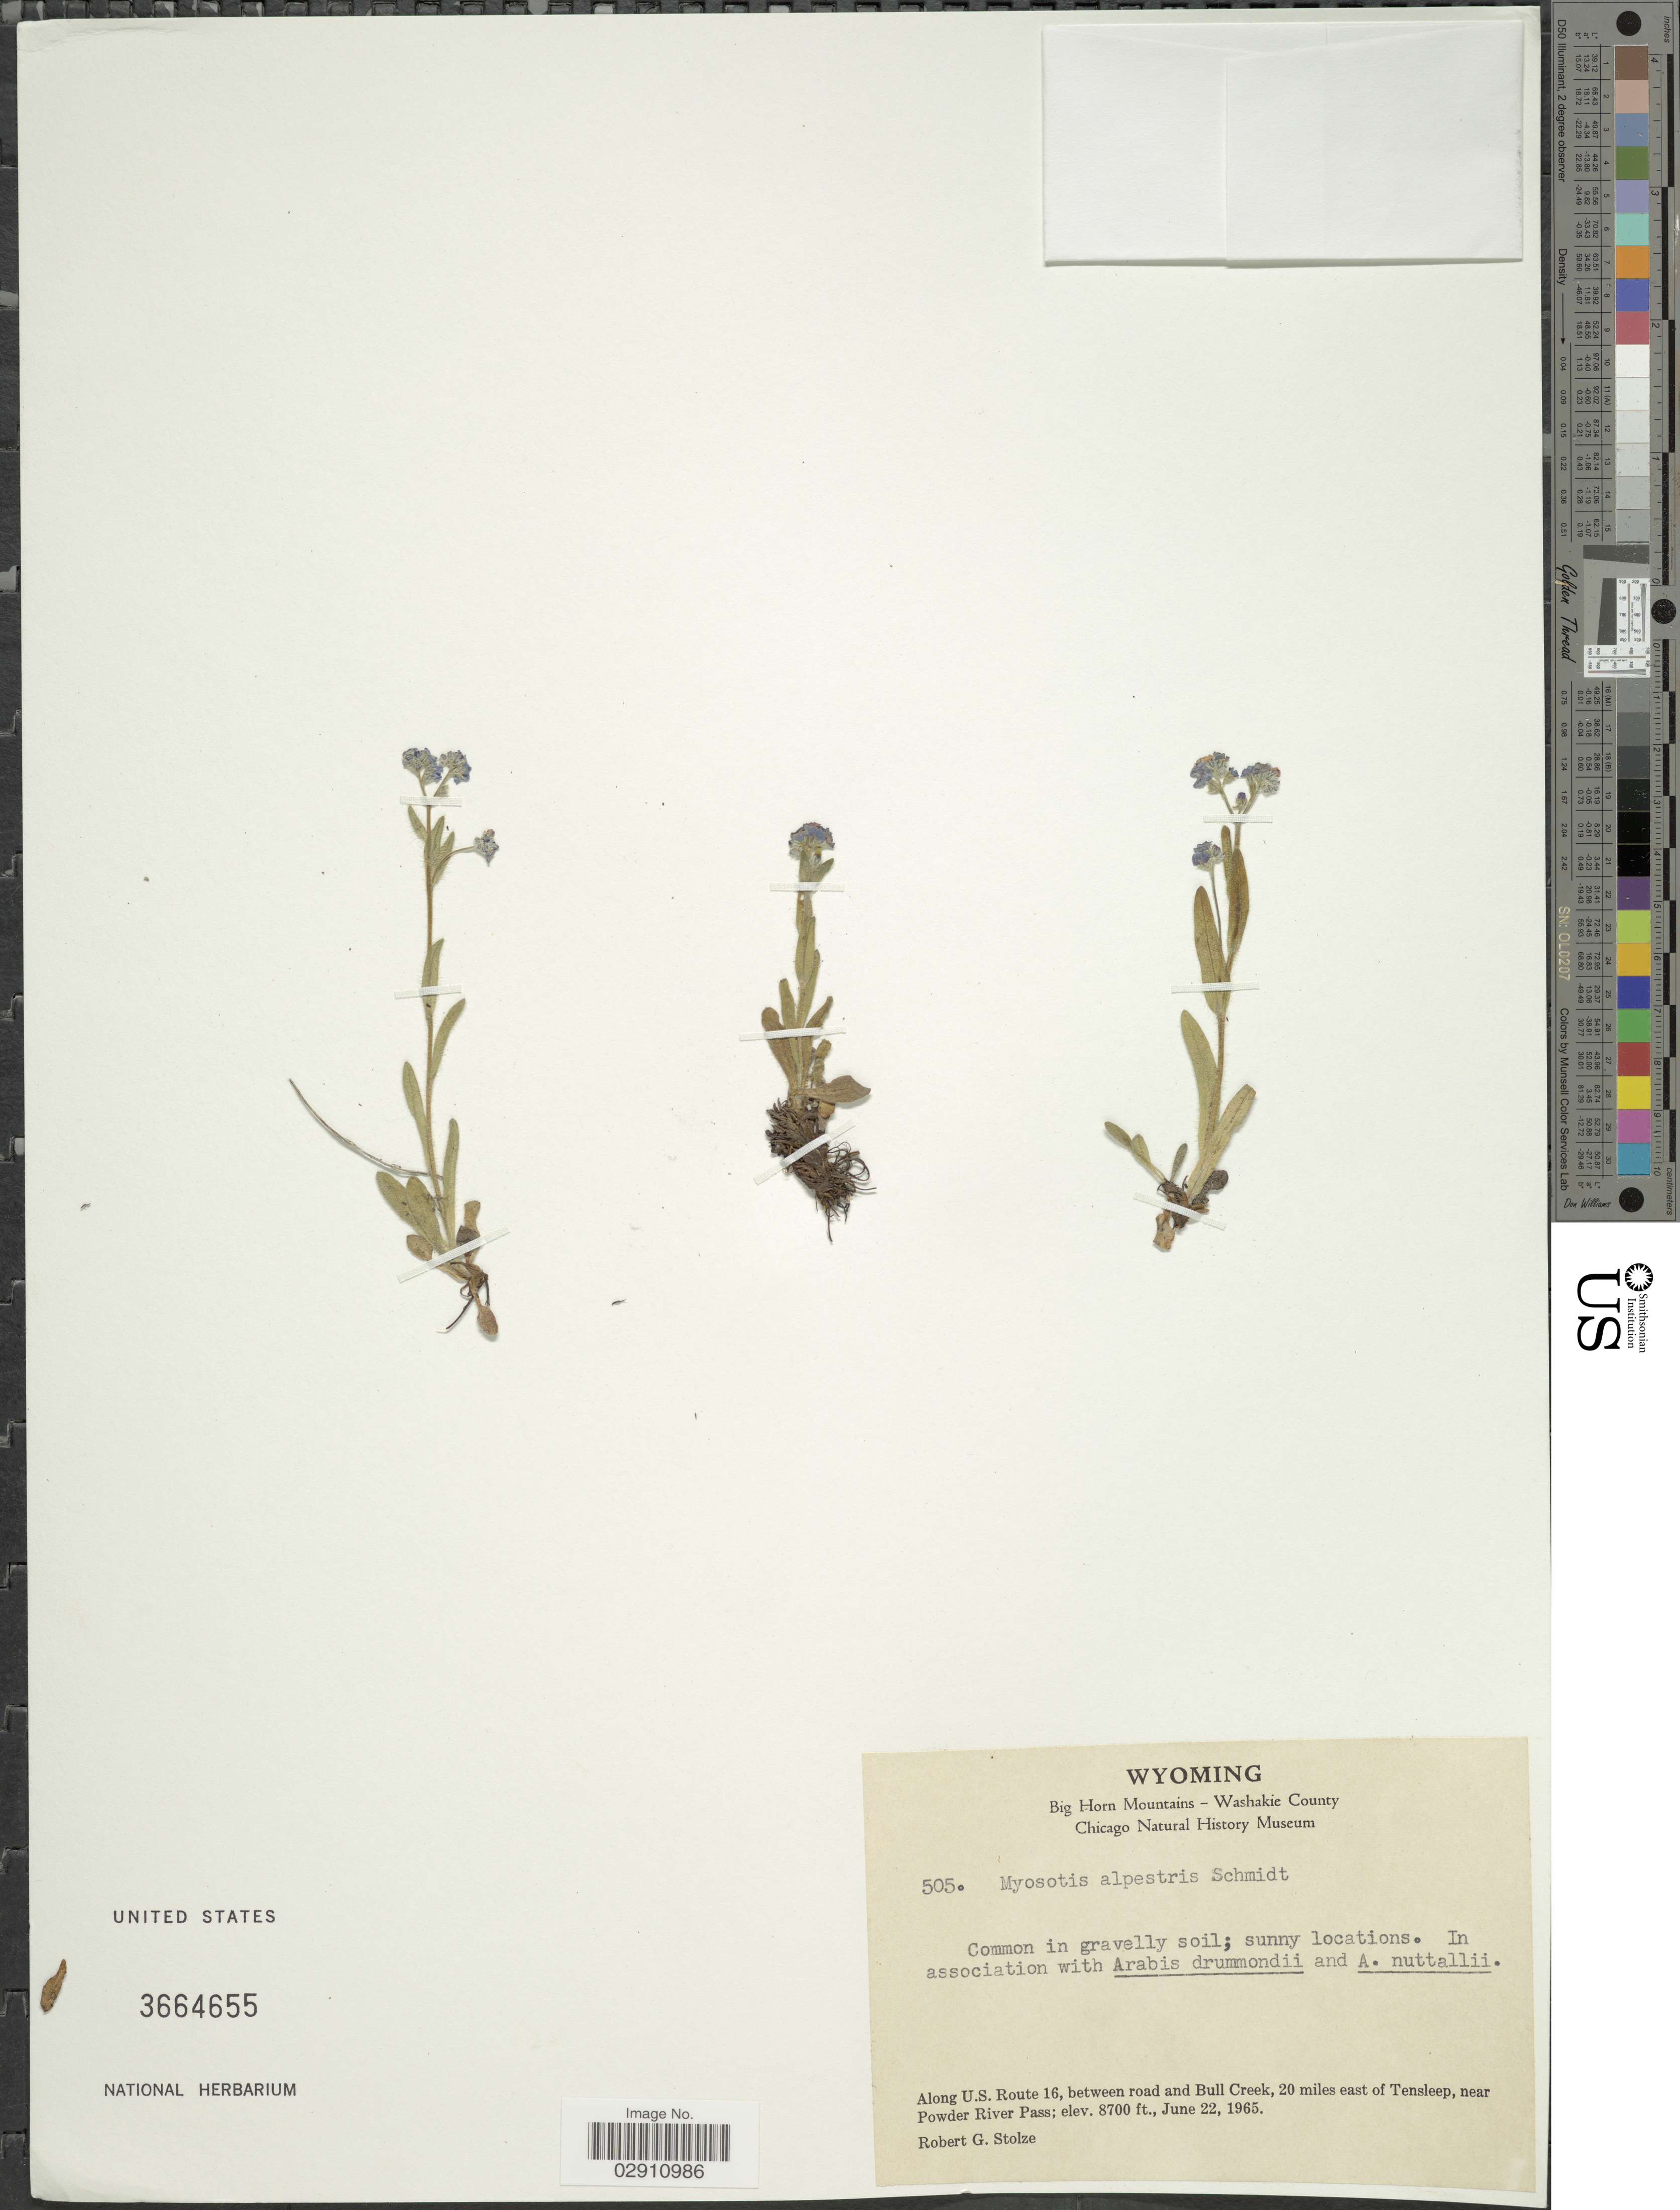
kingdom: Plantae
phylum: Tracheophyta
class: Magnoliopsida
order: Boraginales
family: Boraginaceae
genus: Myosotis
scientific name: Myosotis alpestris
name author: F.W. Schmidt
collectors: R. G. Stolze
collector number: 505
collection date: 1965-06-22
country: United States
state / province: Wyoming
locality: Big Horn Mountains- Washakie County. Along U.S. Route 16, between road and Bull Creek, 20 miles east of Tensleep, near Powder River Pass.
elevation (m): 2652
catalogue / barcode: US 3664655